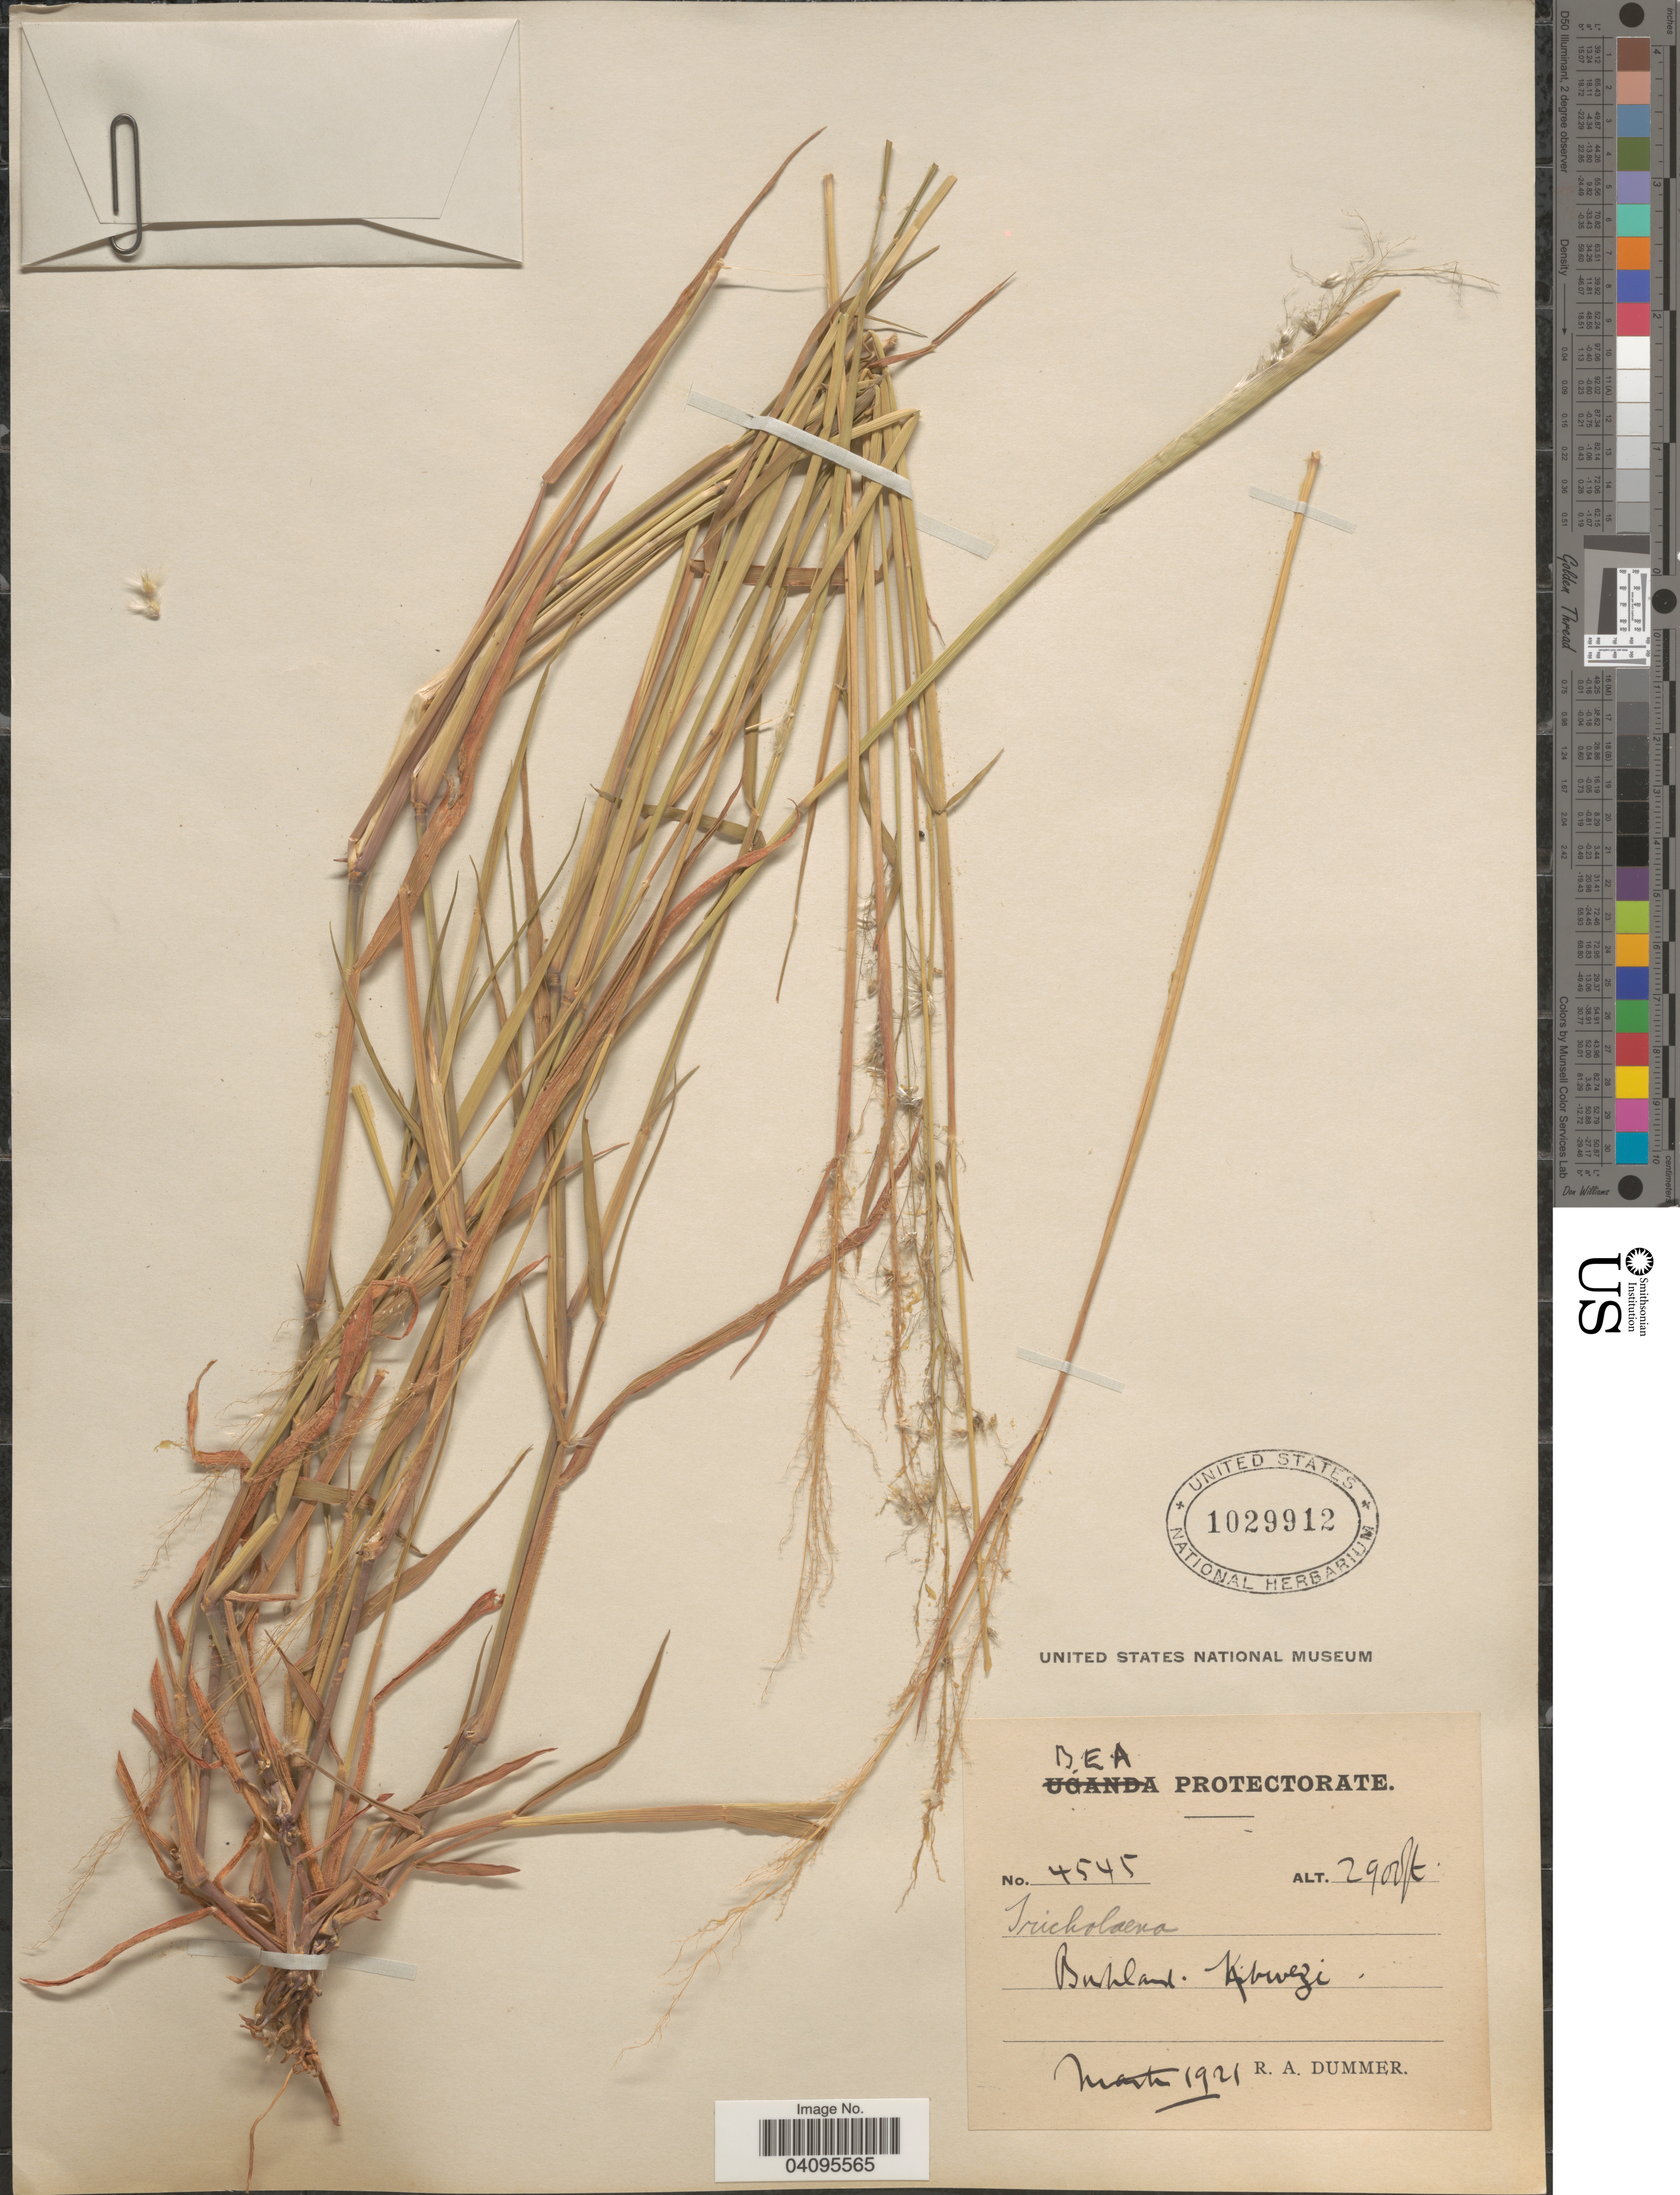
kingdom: Plantae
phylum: Tracheophyta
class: Liliopsida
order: Poales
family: Poaceae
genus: Melinis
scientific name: Melinis repens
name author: (Willd.) Zizka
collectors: R. Dümmer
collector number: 4545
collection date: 1921-03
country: Kenya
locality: B.E.A. Protectorate. Bushland. Kibwezi.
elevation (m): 884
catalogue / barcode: US 1029912